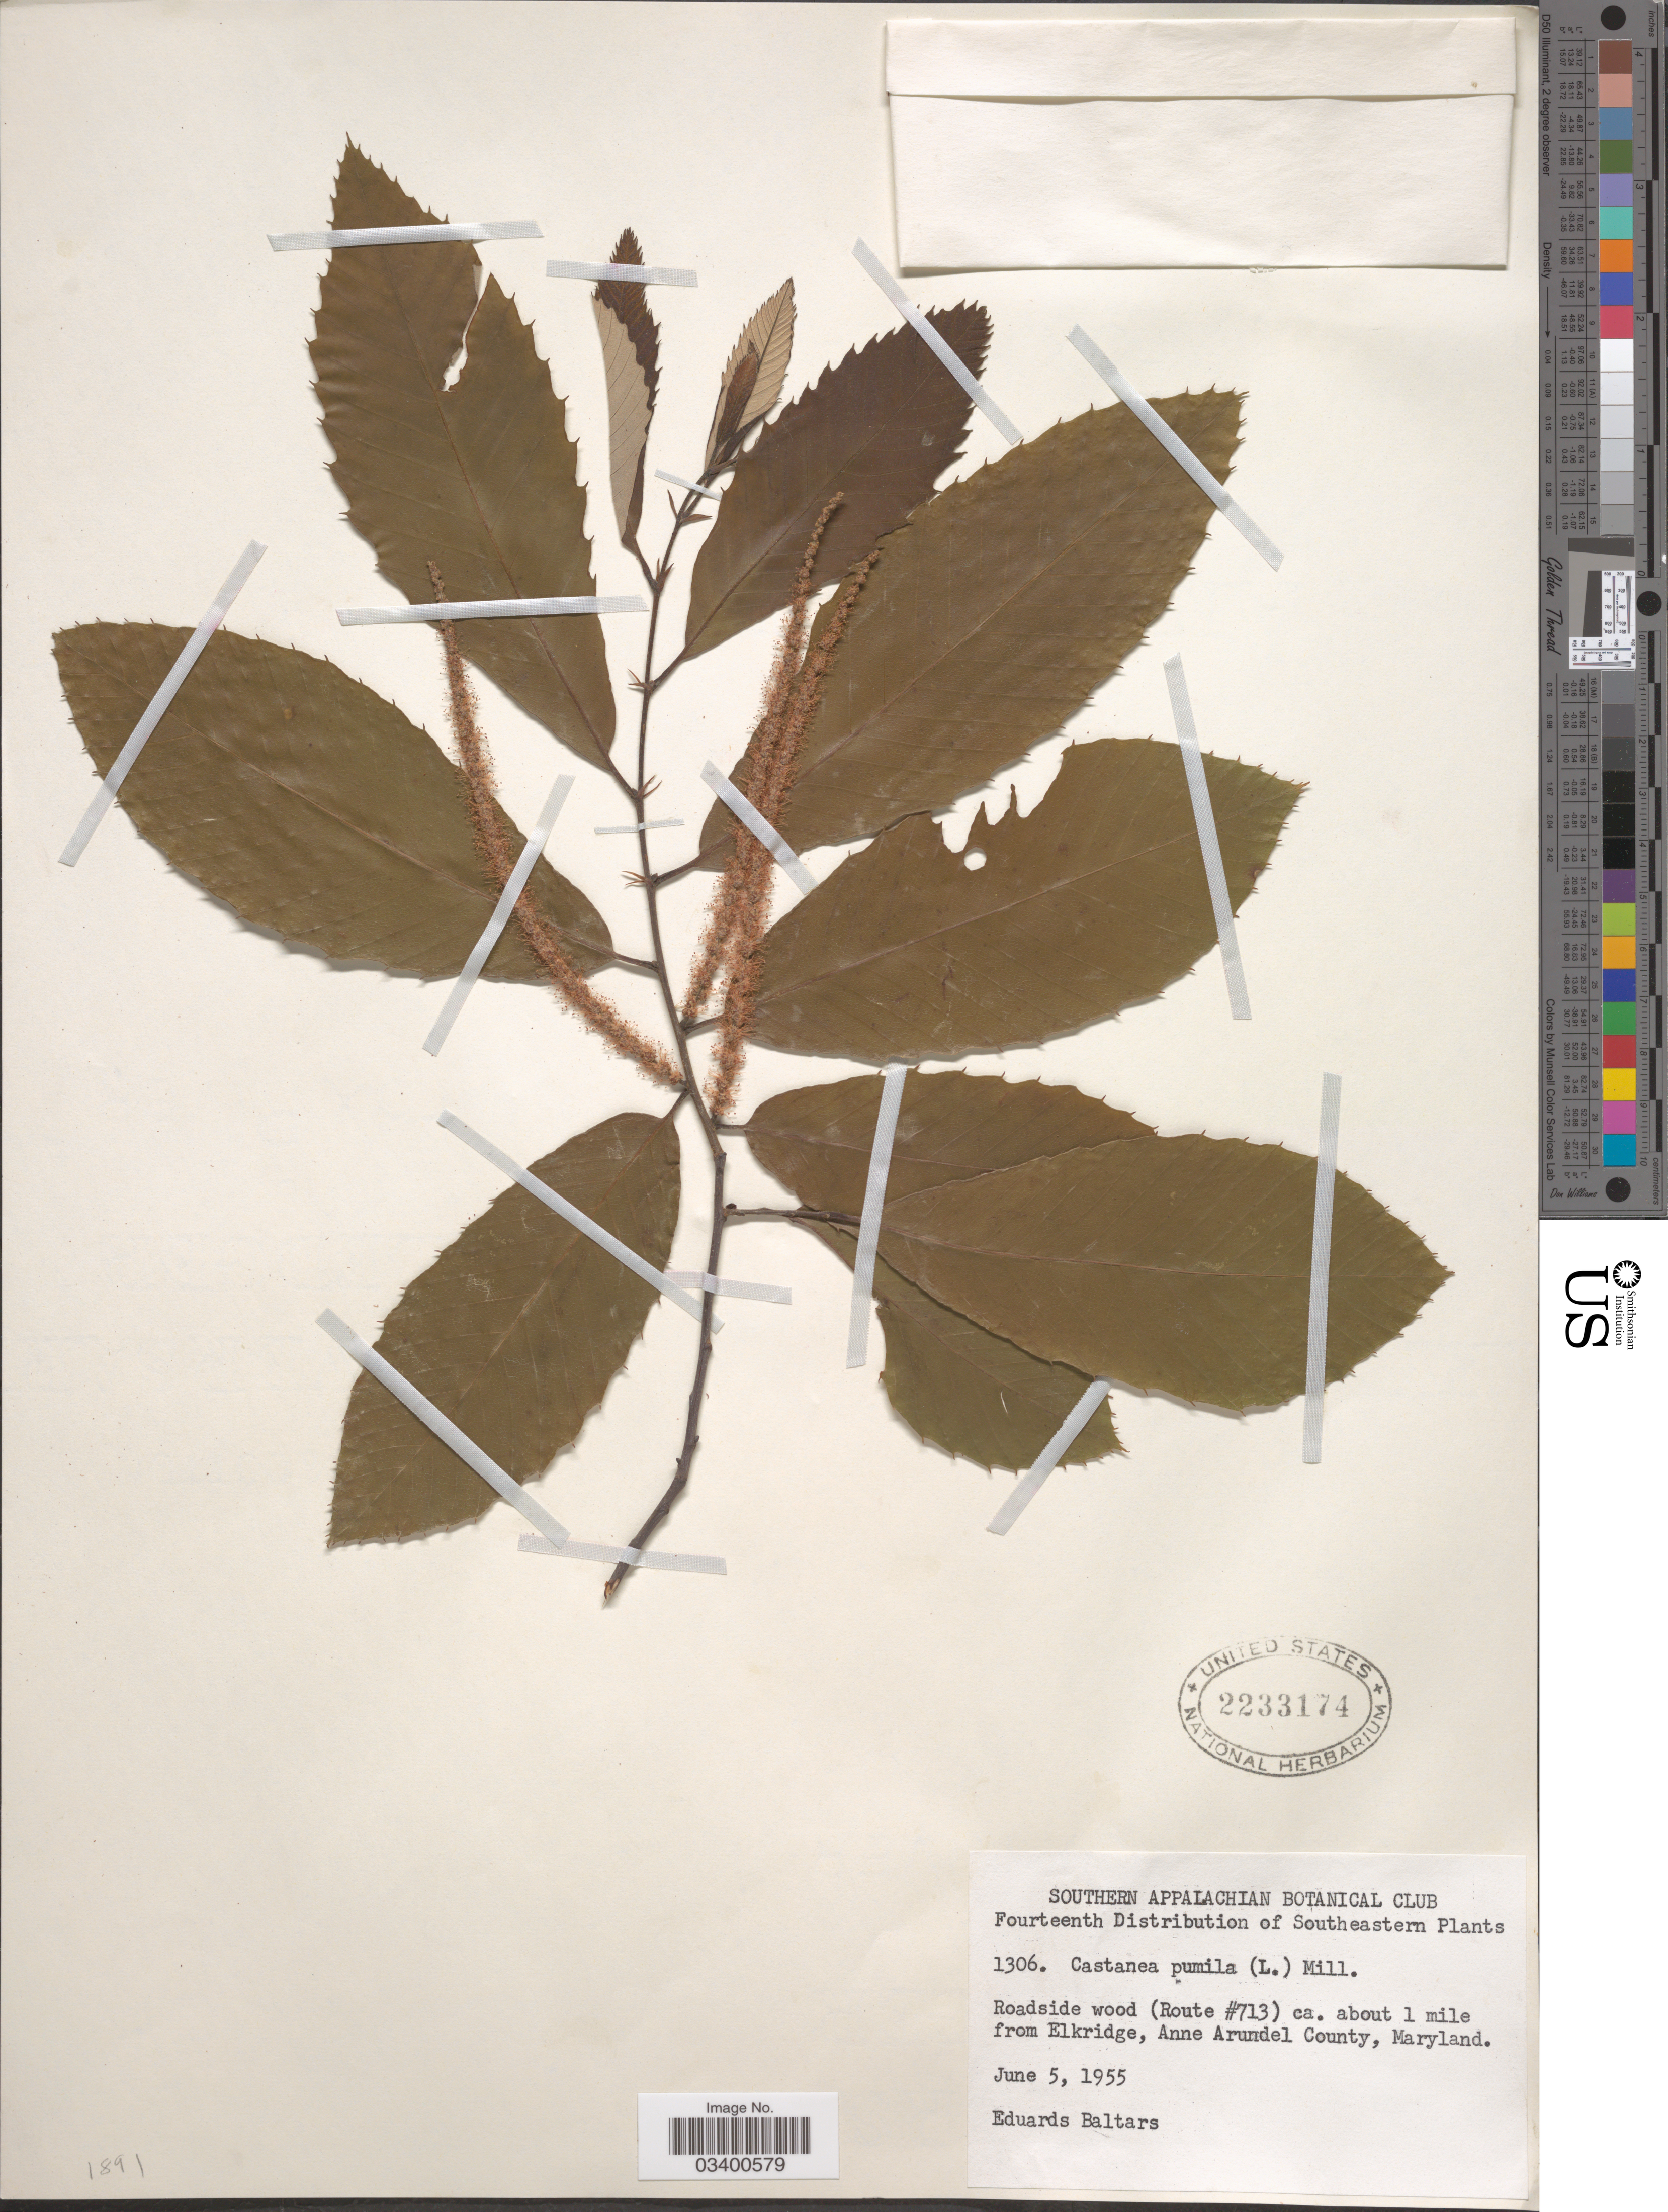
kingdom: Plantae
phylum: Tracheophyta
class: Magnoliopsida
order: Fagales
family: Fagaceae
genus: Castanea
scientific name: Castanea pumila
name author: (L.) Mill.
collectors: E. Baltars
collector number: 1306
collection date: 1955-06-05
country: United States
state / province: Maryland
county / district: Anne Arundel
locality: Southeastern. Roadside wood (Route #713) ca. about 1 mile from Elkridge, Anne Arundel County.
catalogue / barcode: US 2233174